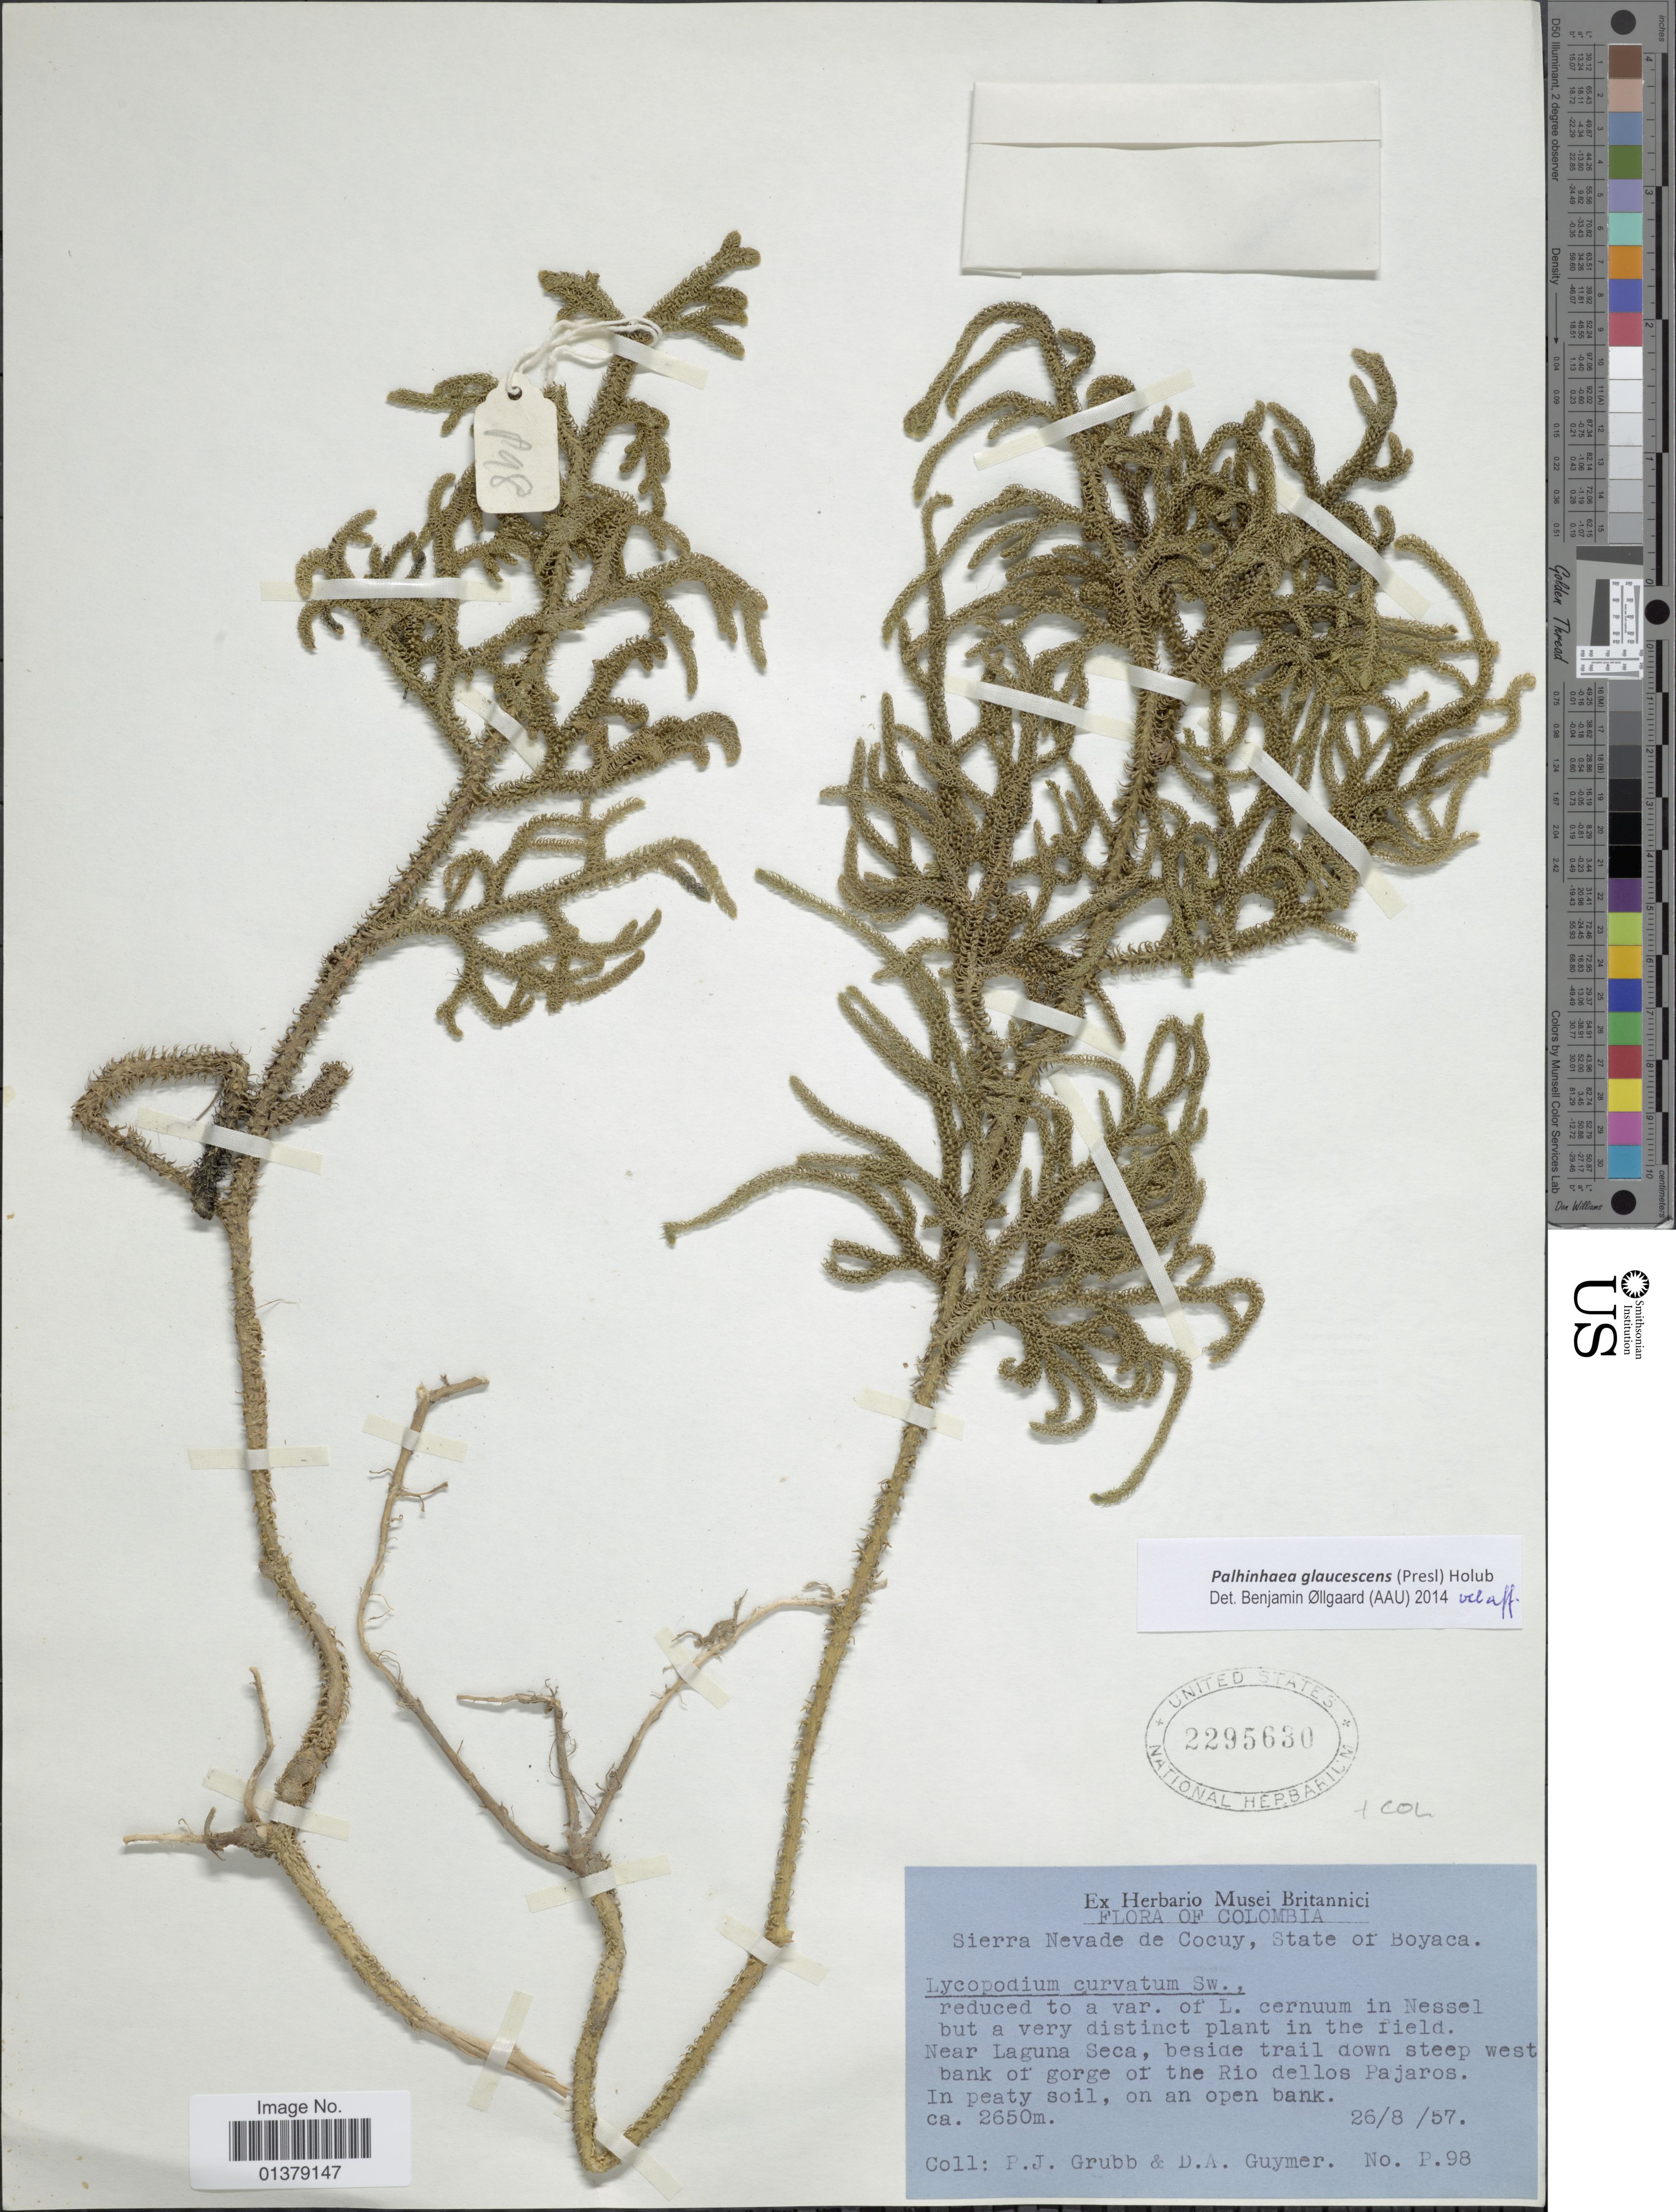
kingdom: Plantae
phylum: Tracheophyta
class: Lycopodiopsida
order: Lycopodiales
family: Lycopodiaceae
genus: Palhinhaea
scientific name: Palhinhaea glaucescens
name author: (C. Presl) Holub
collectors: P. J. Grubb & D. Guymer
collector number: P98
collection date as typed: Transcribed d/m/y: 26/8/57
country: Colombia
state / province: Boyacá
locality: Sierra Nevade de Cocuy, near Laguna Seca, beside trail down steep west bank of gorge of the Rio dellos Pajaros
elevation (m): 2650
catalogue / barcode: US 2295630